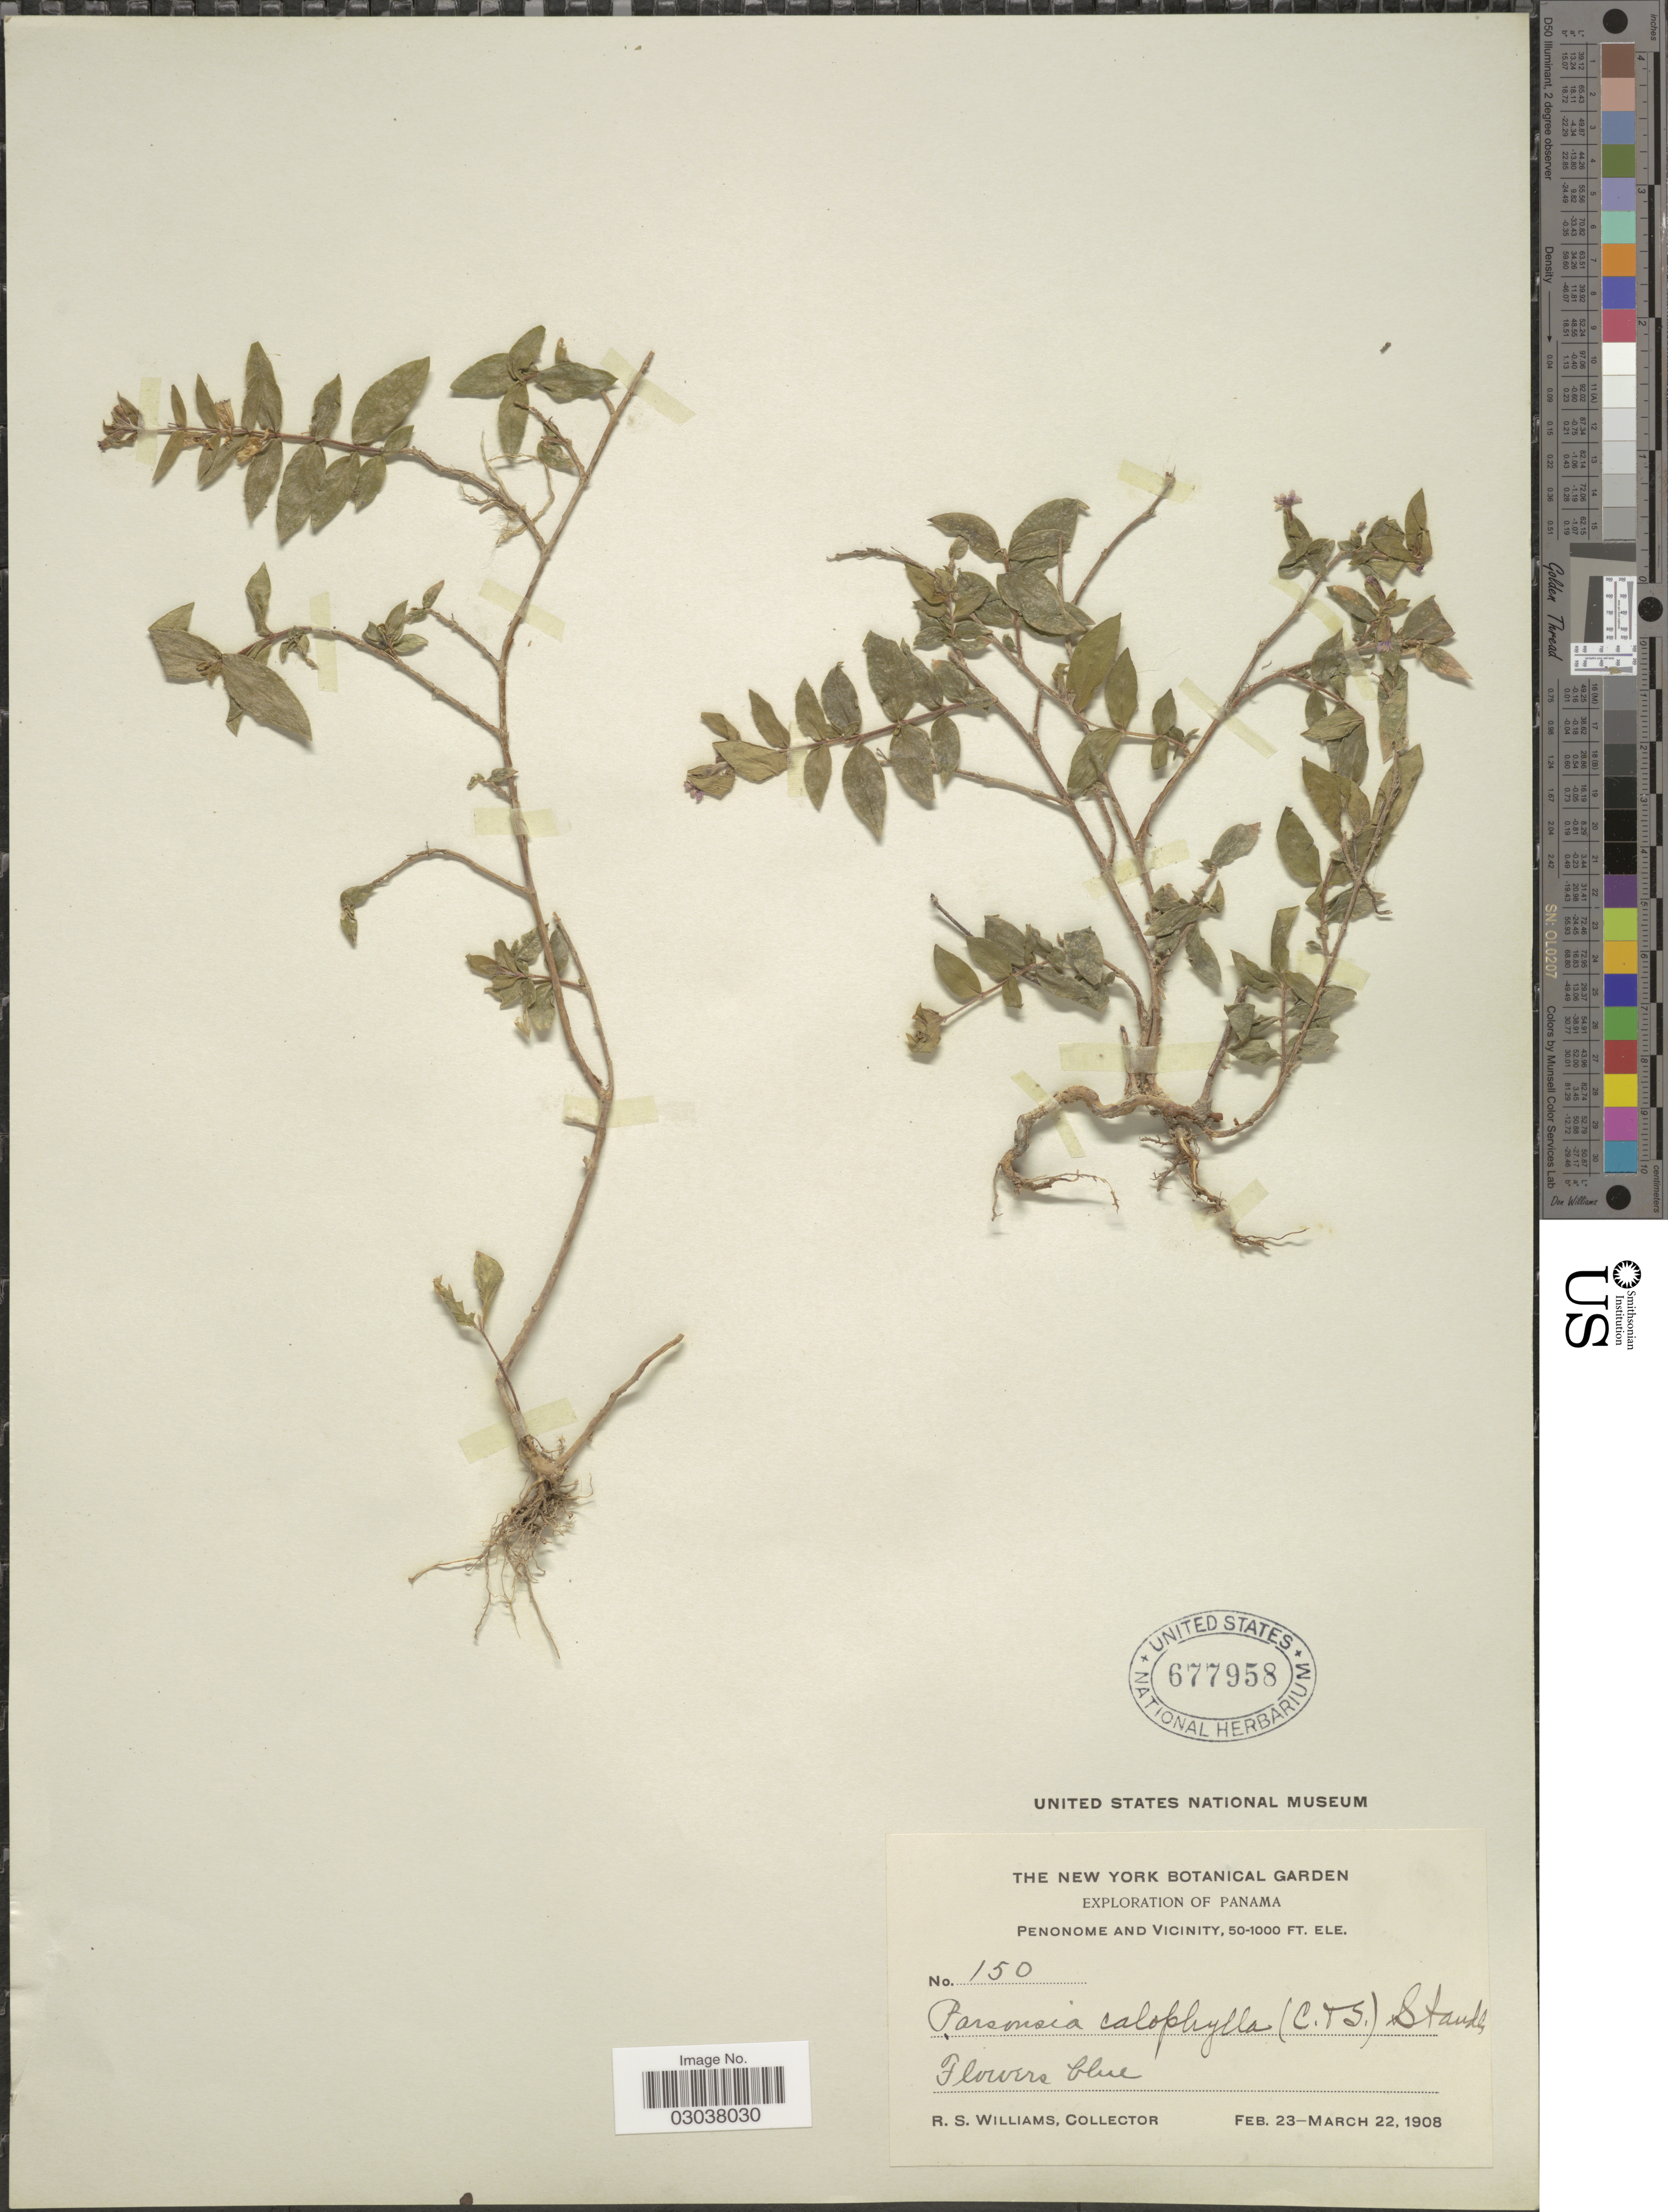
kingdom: Plantae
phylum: Tracheophyta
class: Magnoliopsida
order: Myrtales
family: Lythraceae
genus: Cuphea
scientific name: Cuphea calophylla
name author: Cham. & Schltdl.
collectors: R. S. Williams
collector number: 150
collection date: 1908-02-23/1908-03-22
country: Panama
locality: Penonome and Vicinity.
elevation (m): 15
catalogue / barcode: US 677958